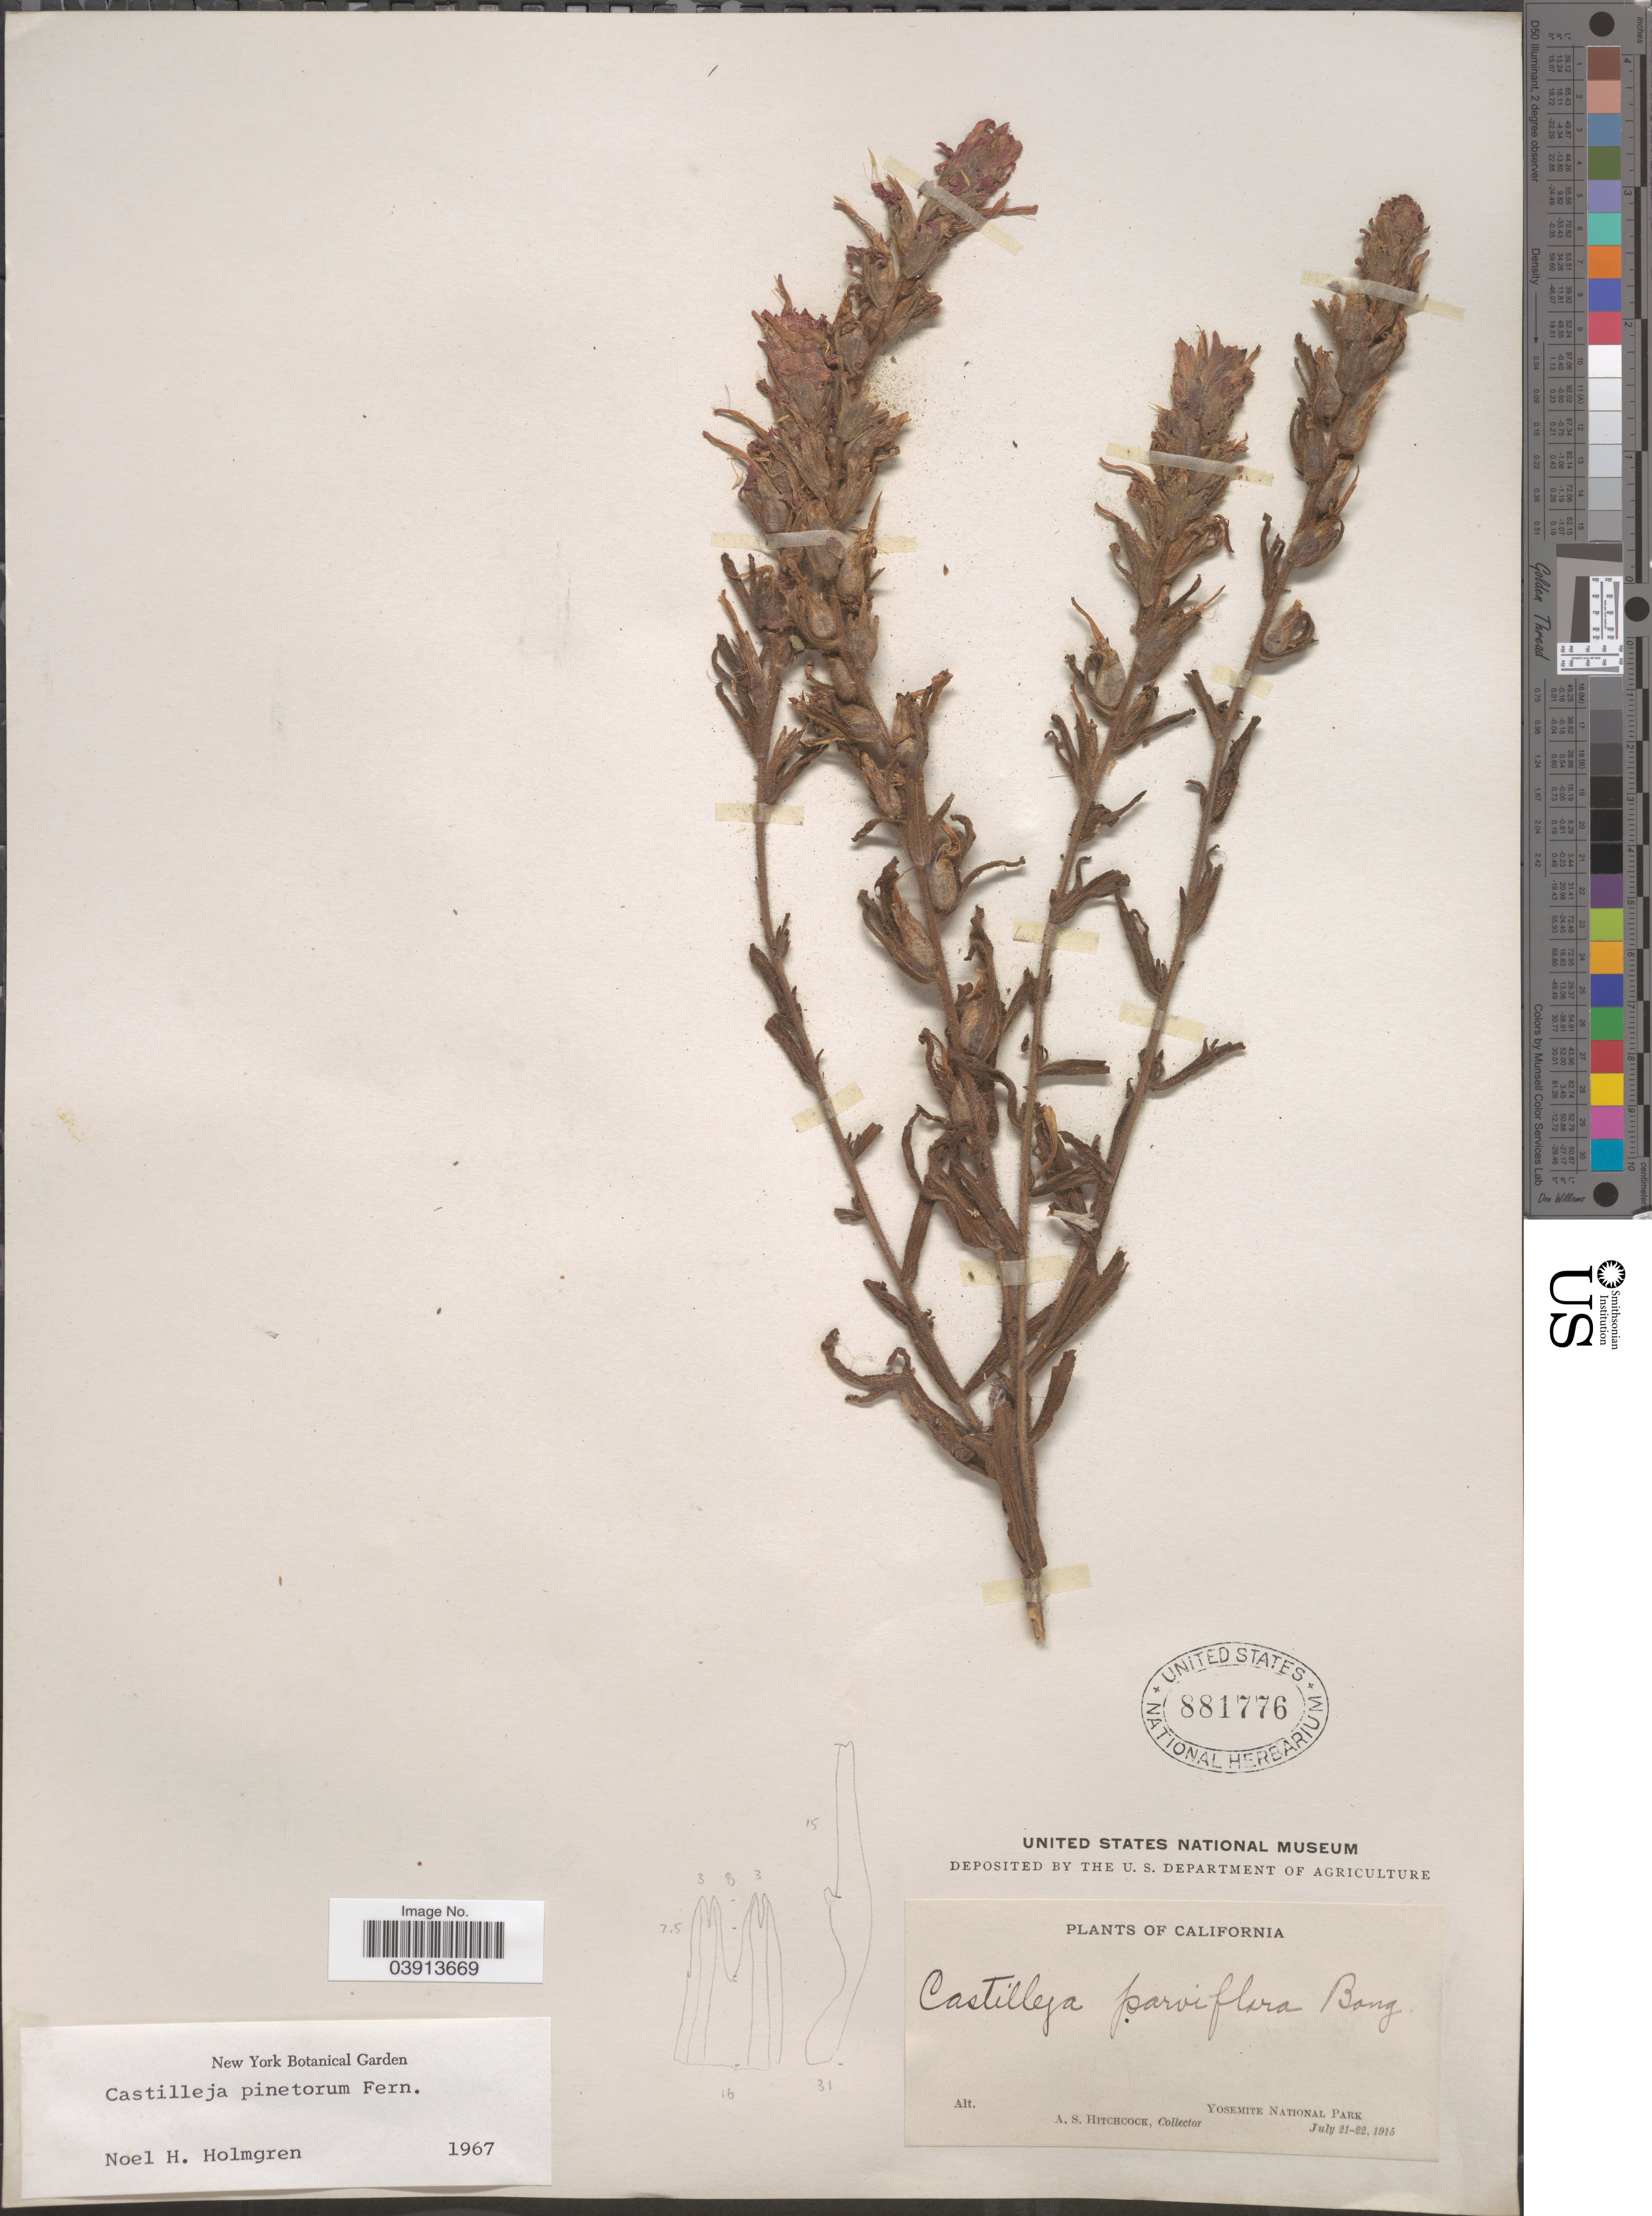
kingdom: Plantae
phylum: Tracheophyta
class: Magnoliopsida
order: Lamiales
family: Orobanchaceae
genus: Castilleja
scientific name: Castilleja pinetorum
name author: Fernald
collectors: A. S. Hitchcock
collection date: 1915-07-21/1915-07-22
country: United States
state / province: California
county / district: Mariposa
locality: Yosemite National Park.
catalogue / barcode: US 881776